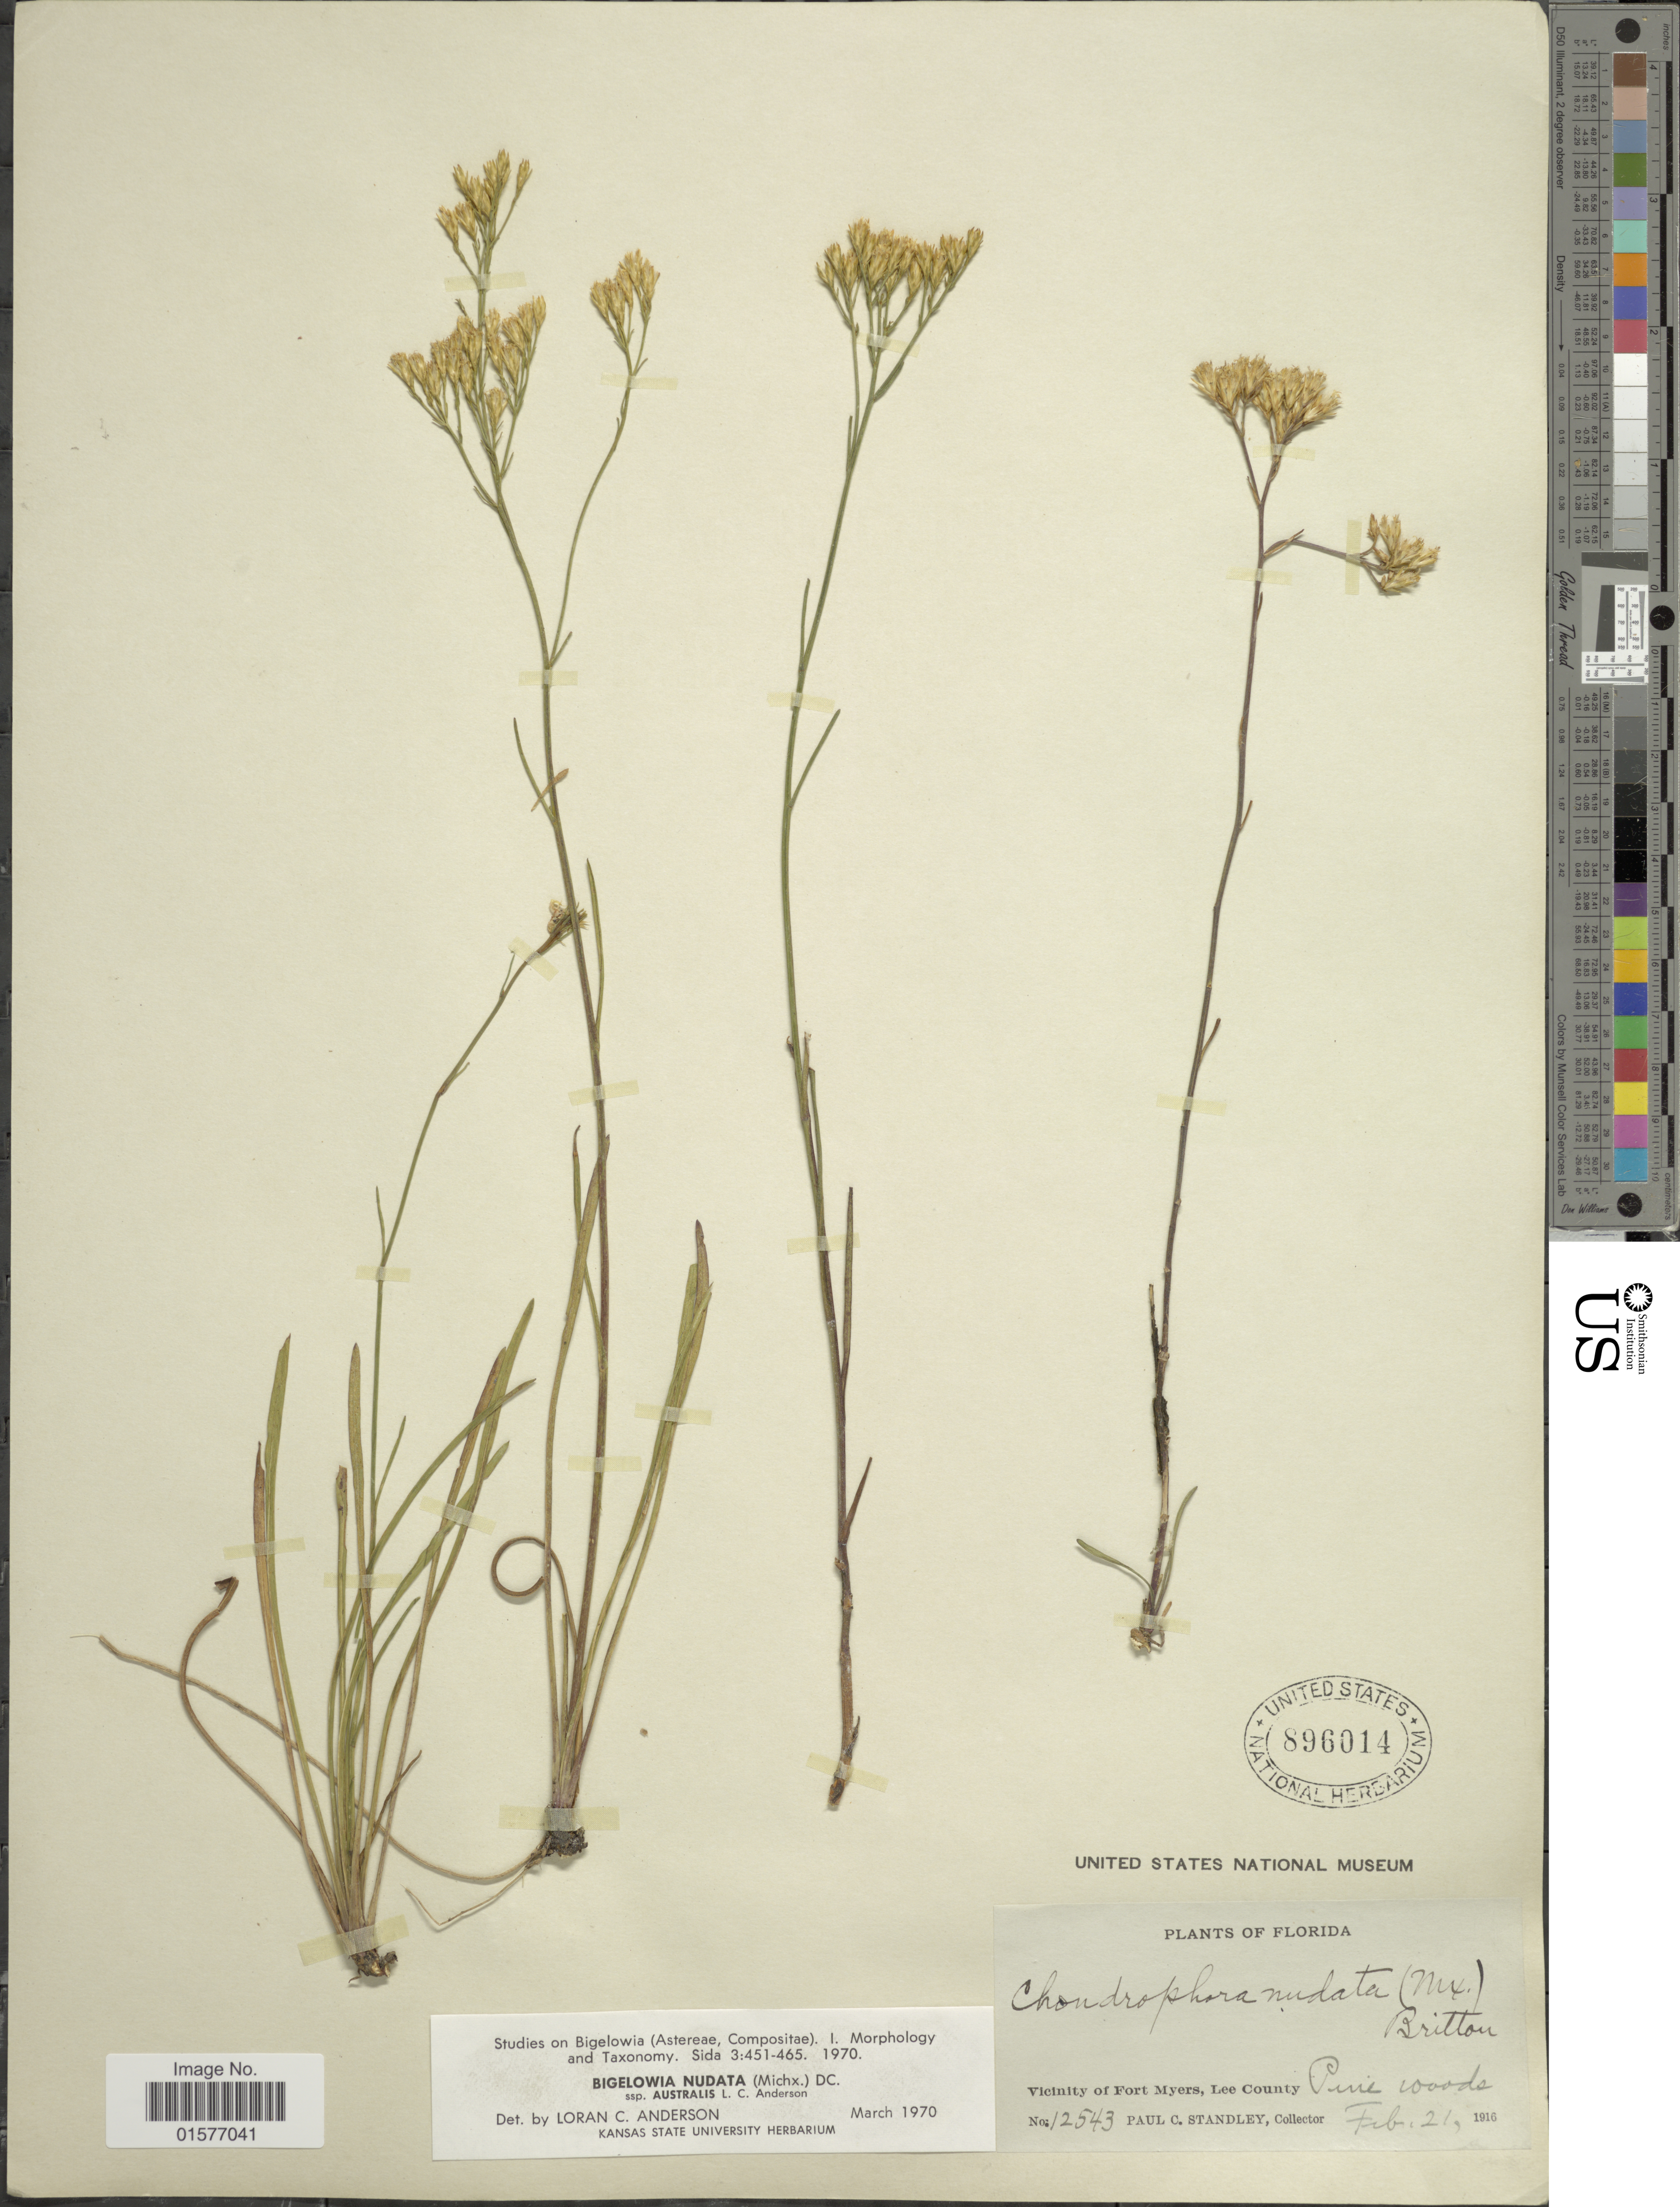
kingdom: Plantae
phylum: Tracheophyta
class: Magnoliopsida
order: Asterales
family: Asteraceae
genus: Bigelowia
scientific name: Bigelowia nudata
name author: (Michx.) DC.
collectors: P. C. Standley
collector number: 12543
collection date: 1916-02-21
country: United States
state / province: Florida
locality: Vicinity of Fort Myers, Lee County, Pine woods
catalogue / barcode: US 896014